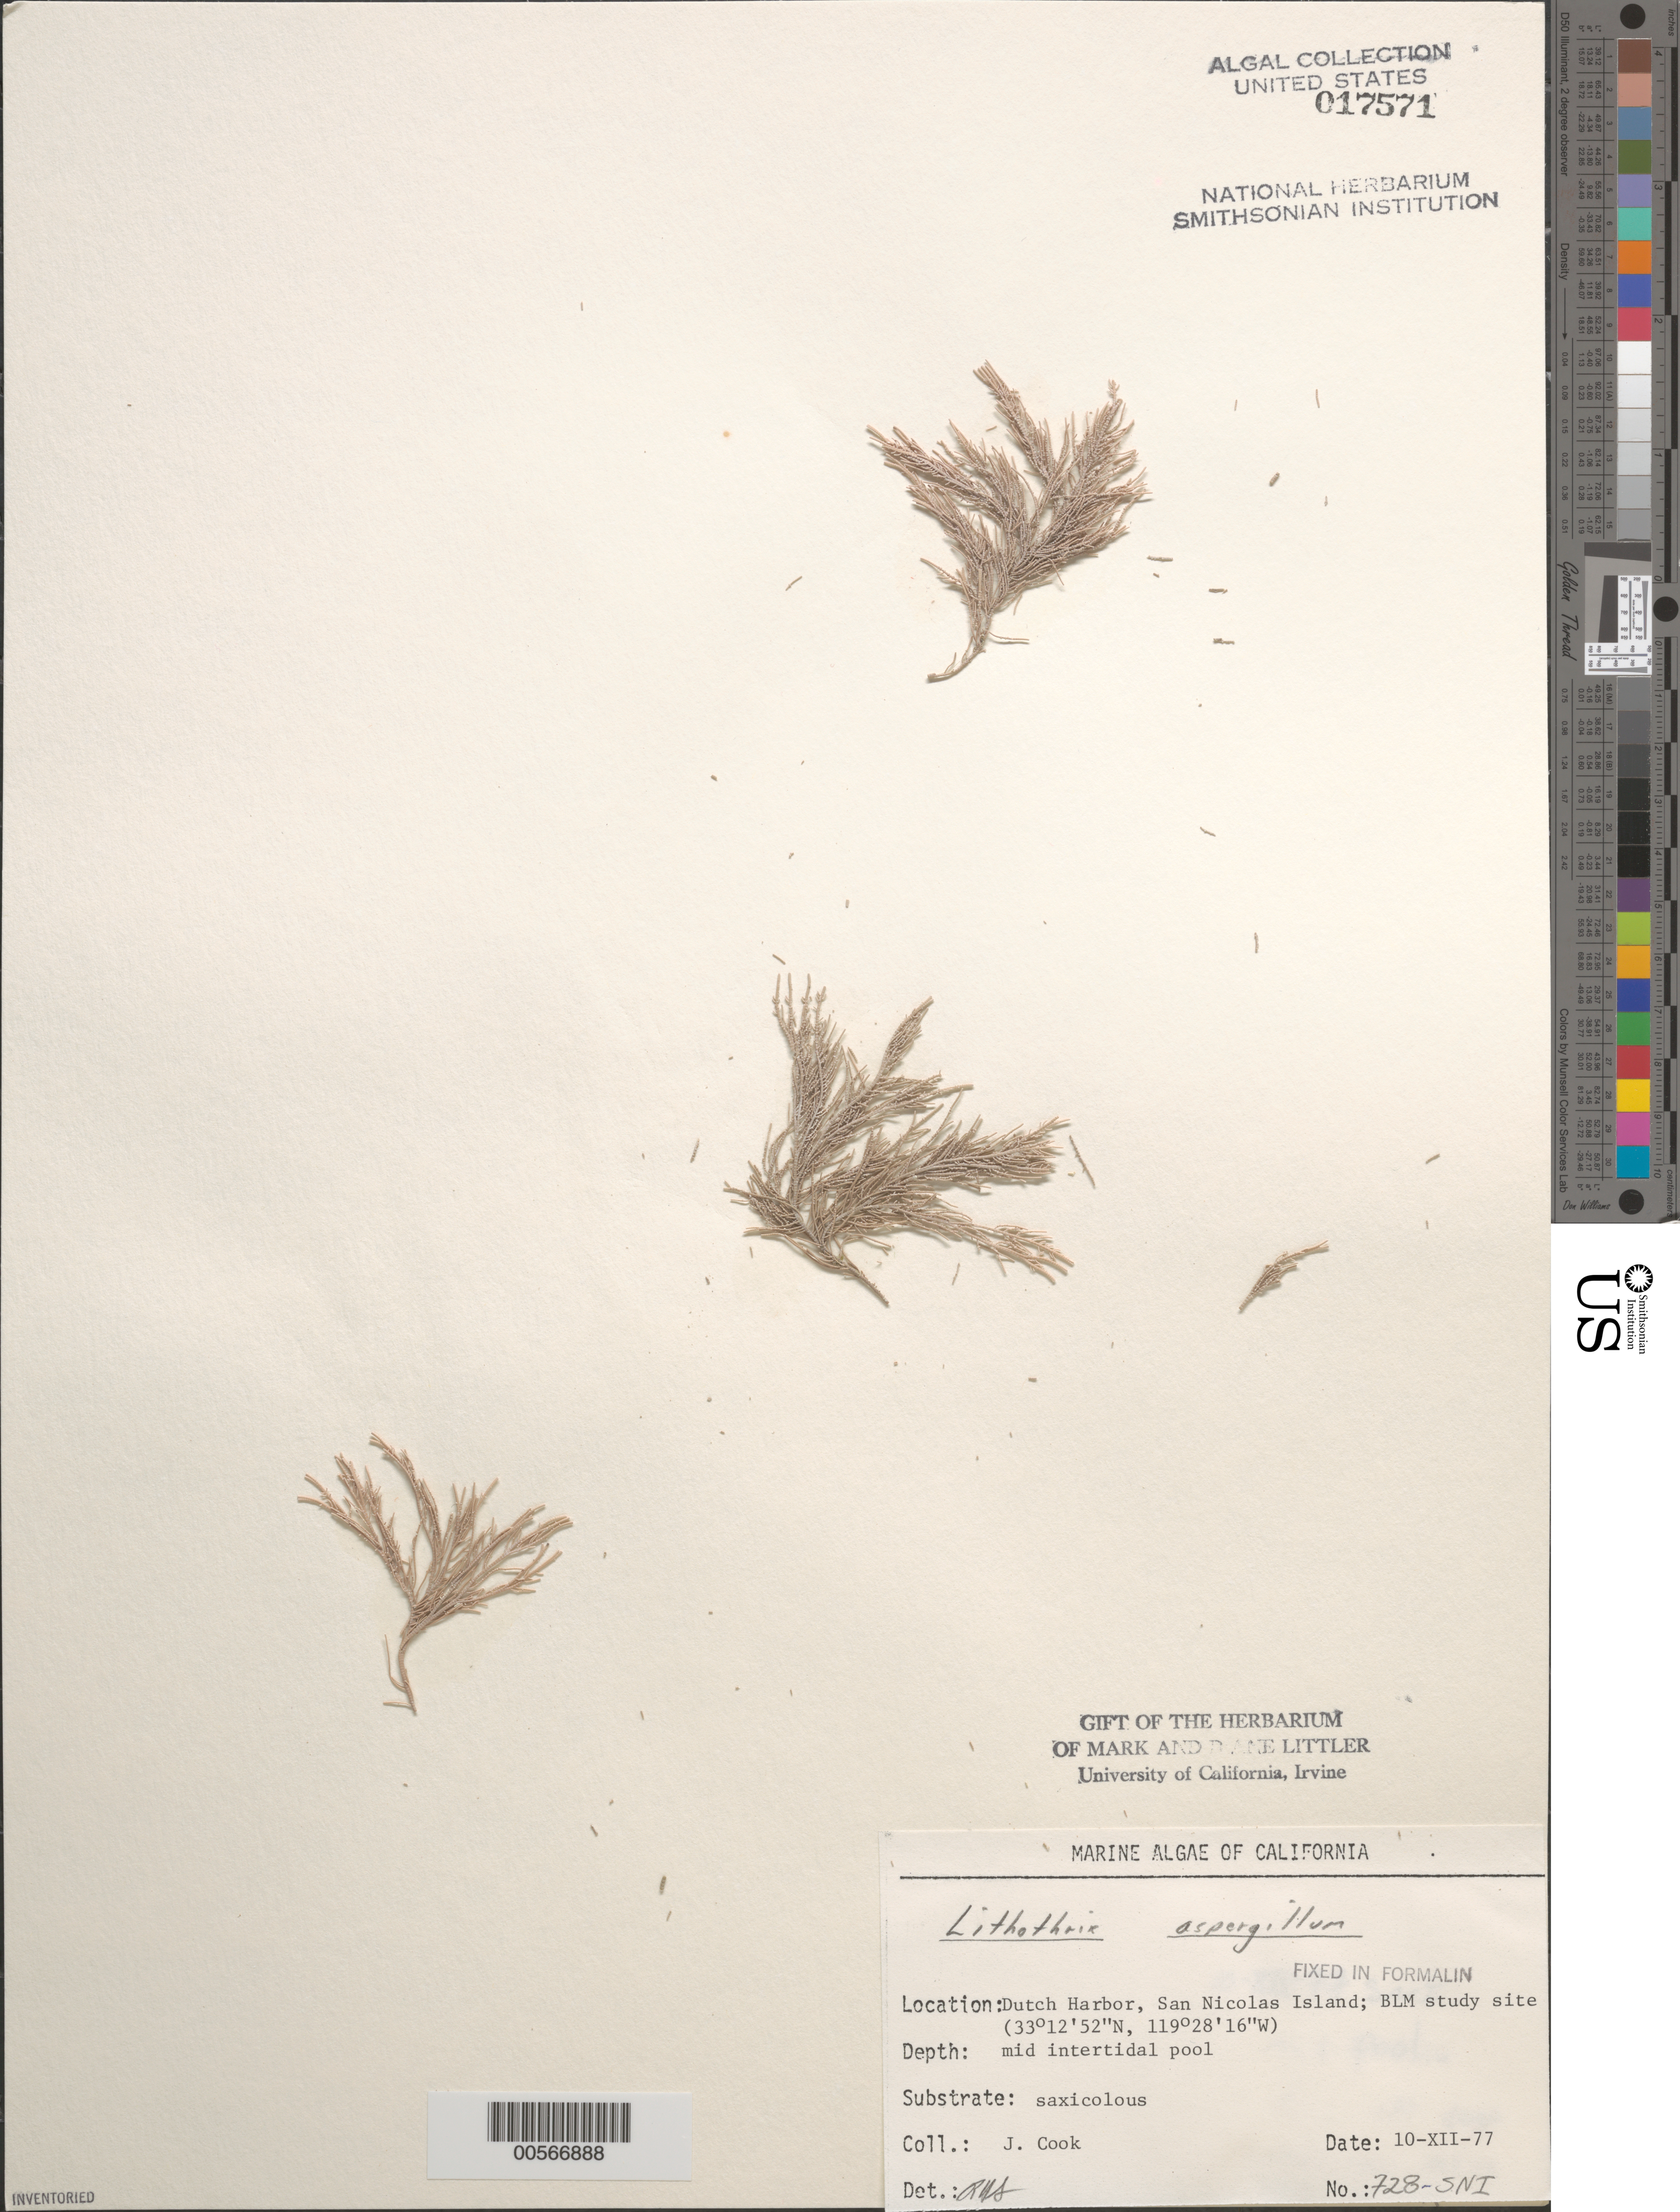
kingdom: Plantae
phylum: Rhodophyta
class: Florideophyceae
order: Corallinales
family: Lithophyllaceae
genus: Lithothrix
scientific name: Lithothrix aspergillum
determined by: Sims, Robert H.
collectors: J. Cook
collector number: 728-sni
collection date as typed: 10 Dec 1977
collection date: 1977-12-10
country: United States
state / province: California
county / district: Ventura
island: San Nicolas Island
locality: Dutch Harbor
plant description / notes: BLM-SOCALBIGHT Rocky Intertidal Survey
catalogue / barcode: US 17571